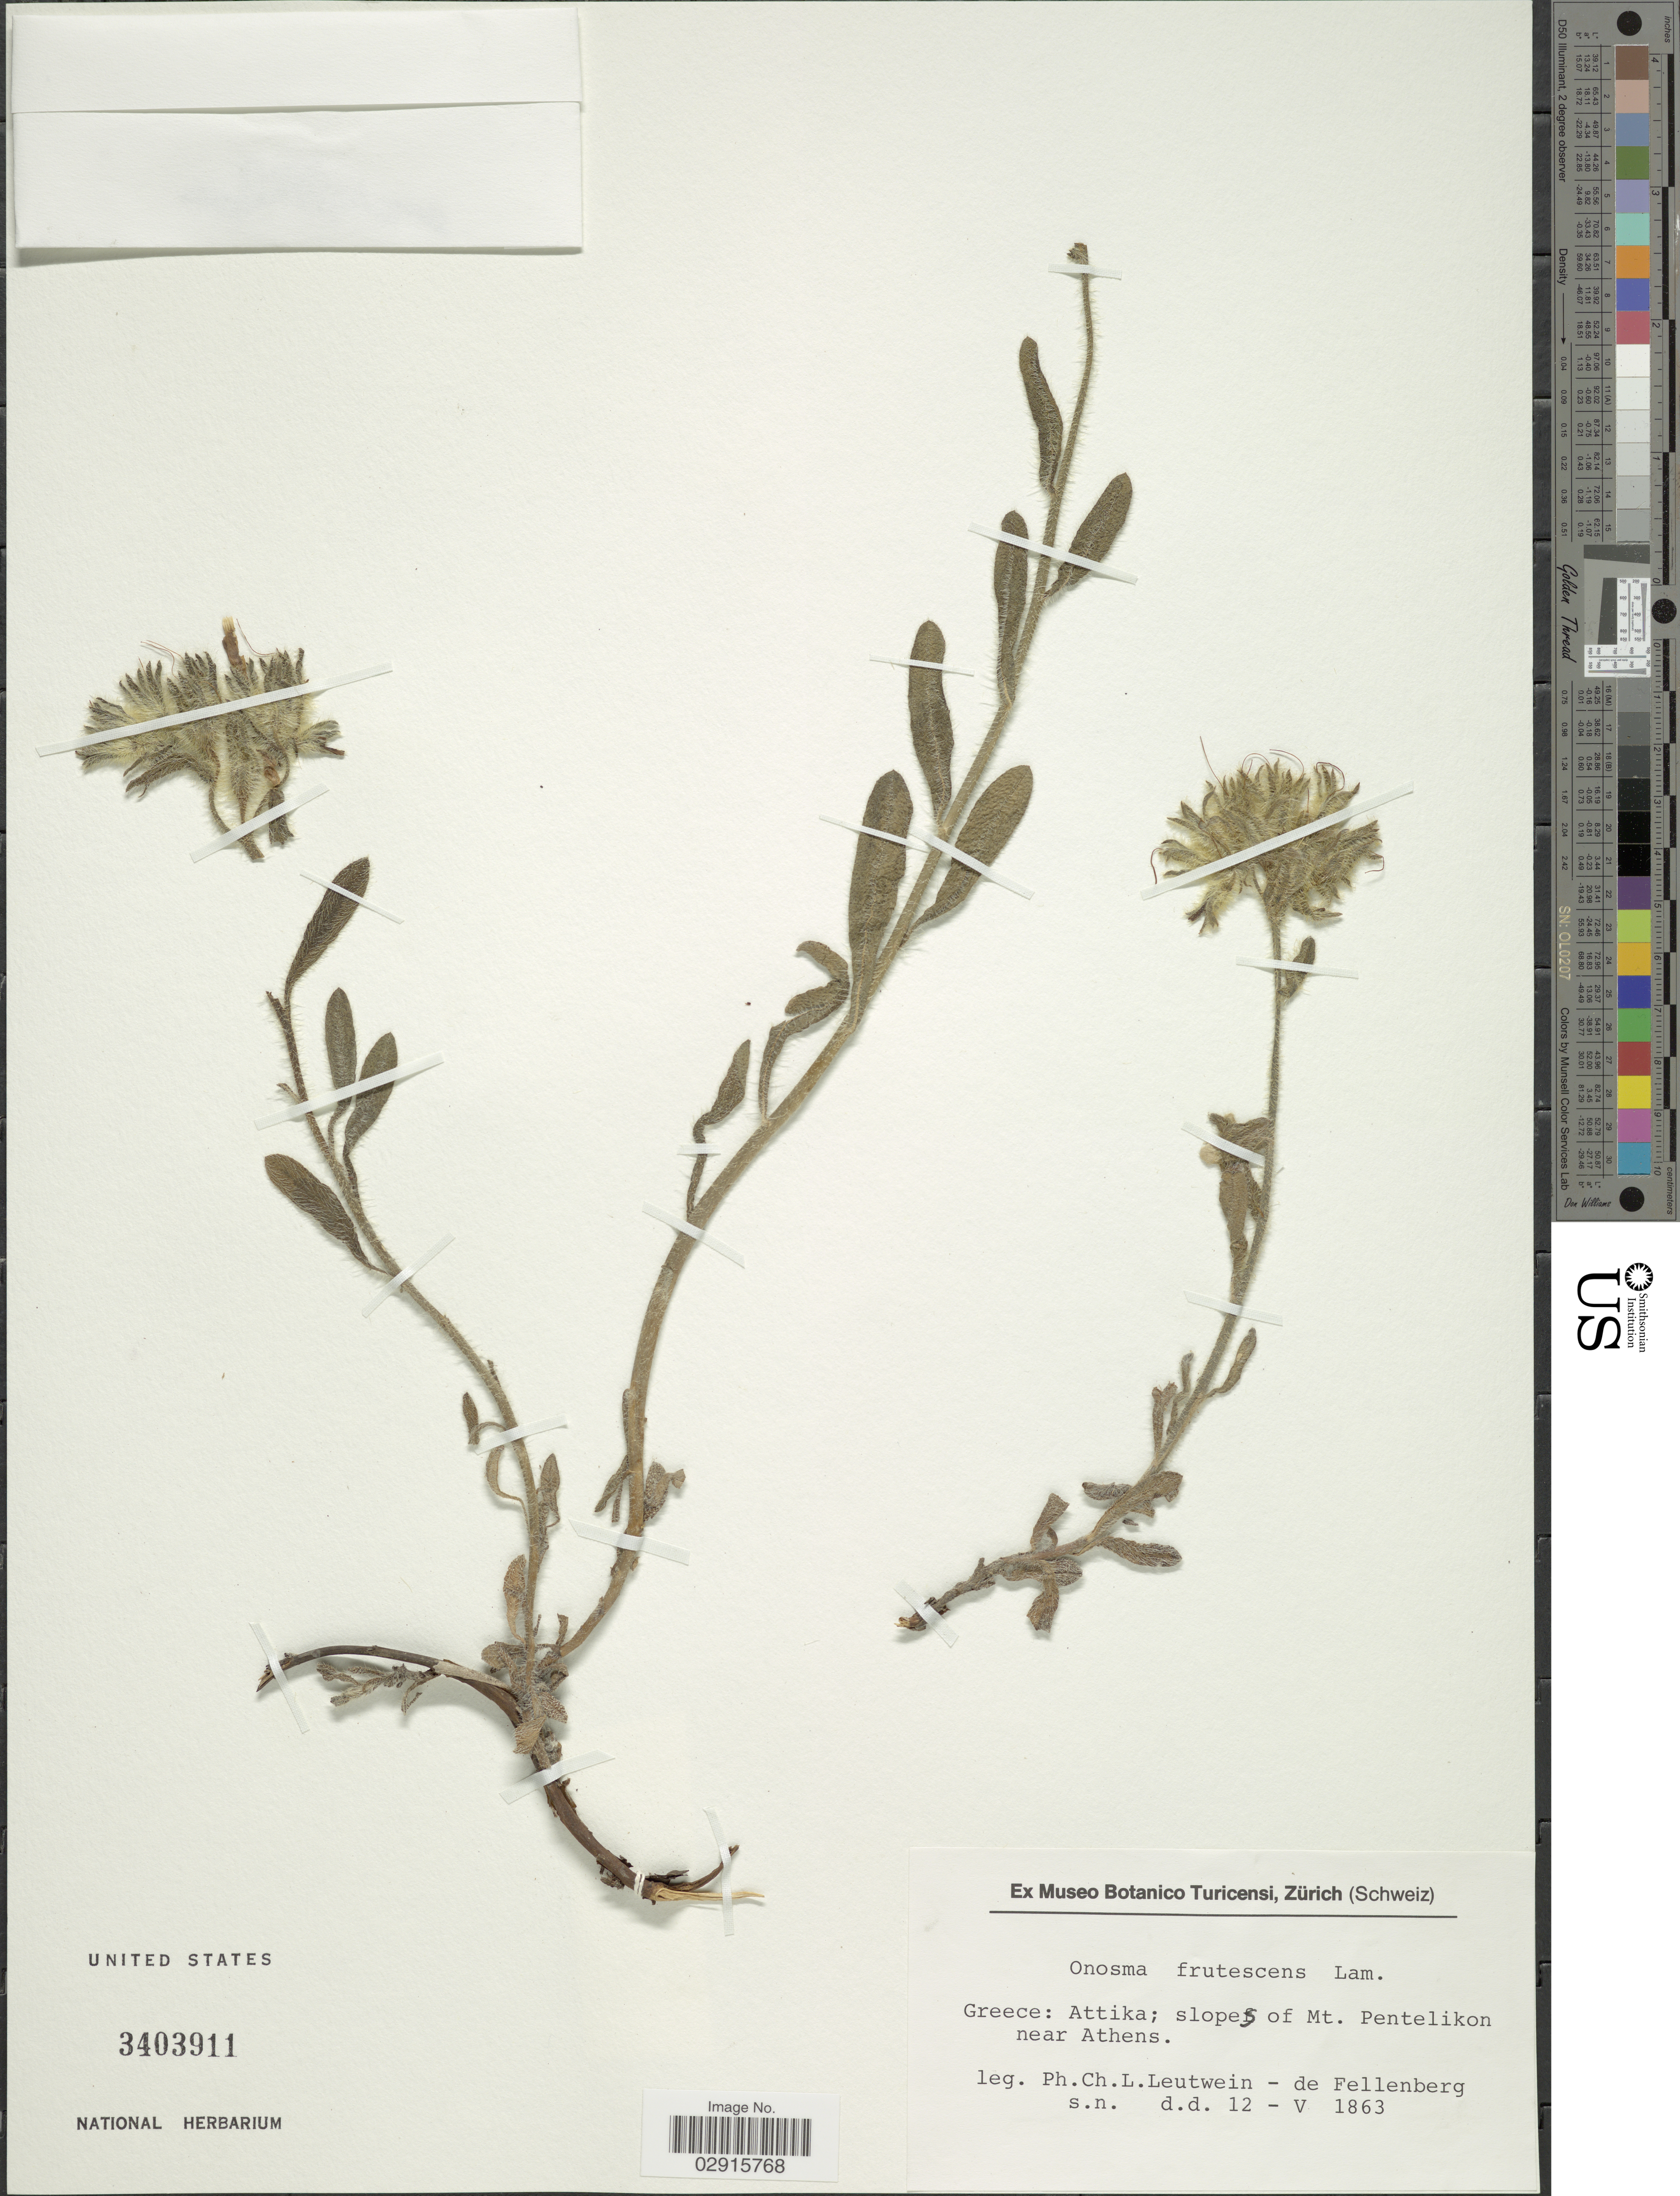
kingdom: Plantae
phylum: Tracheophyta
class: Magnoliopsida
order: Boraginales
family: Boraginaceae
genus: Onosma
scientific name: Onosma frutescens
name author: Lam.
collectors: P. Leutwein de Fellenberg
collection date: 1863-05-12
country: Greece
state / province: Attica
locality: Attika; slopes of Mt. Pentelikon near Athens.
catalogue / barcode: US 3403911